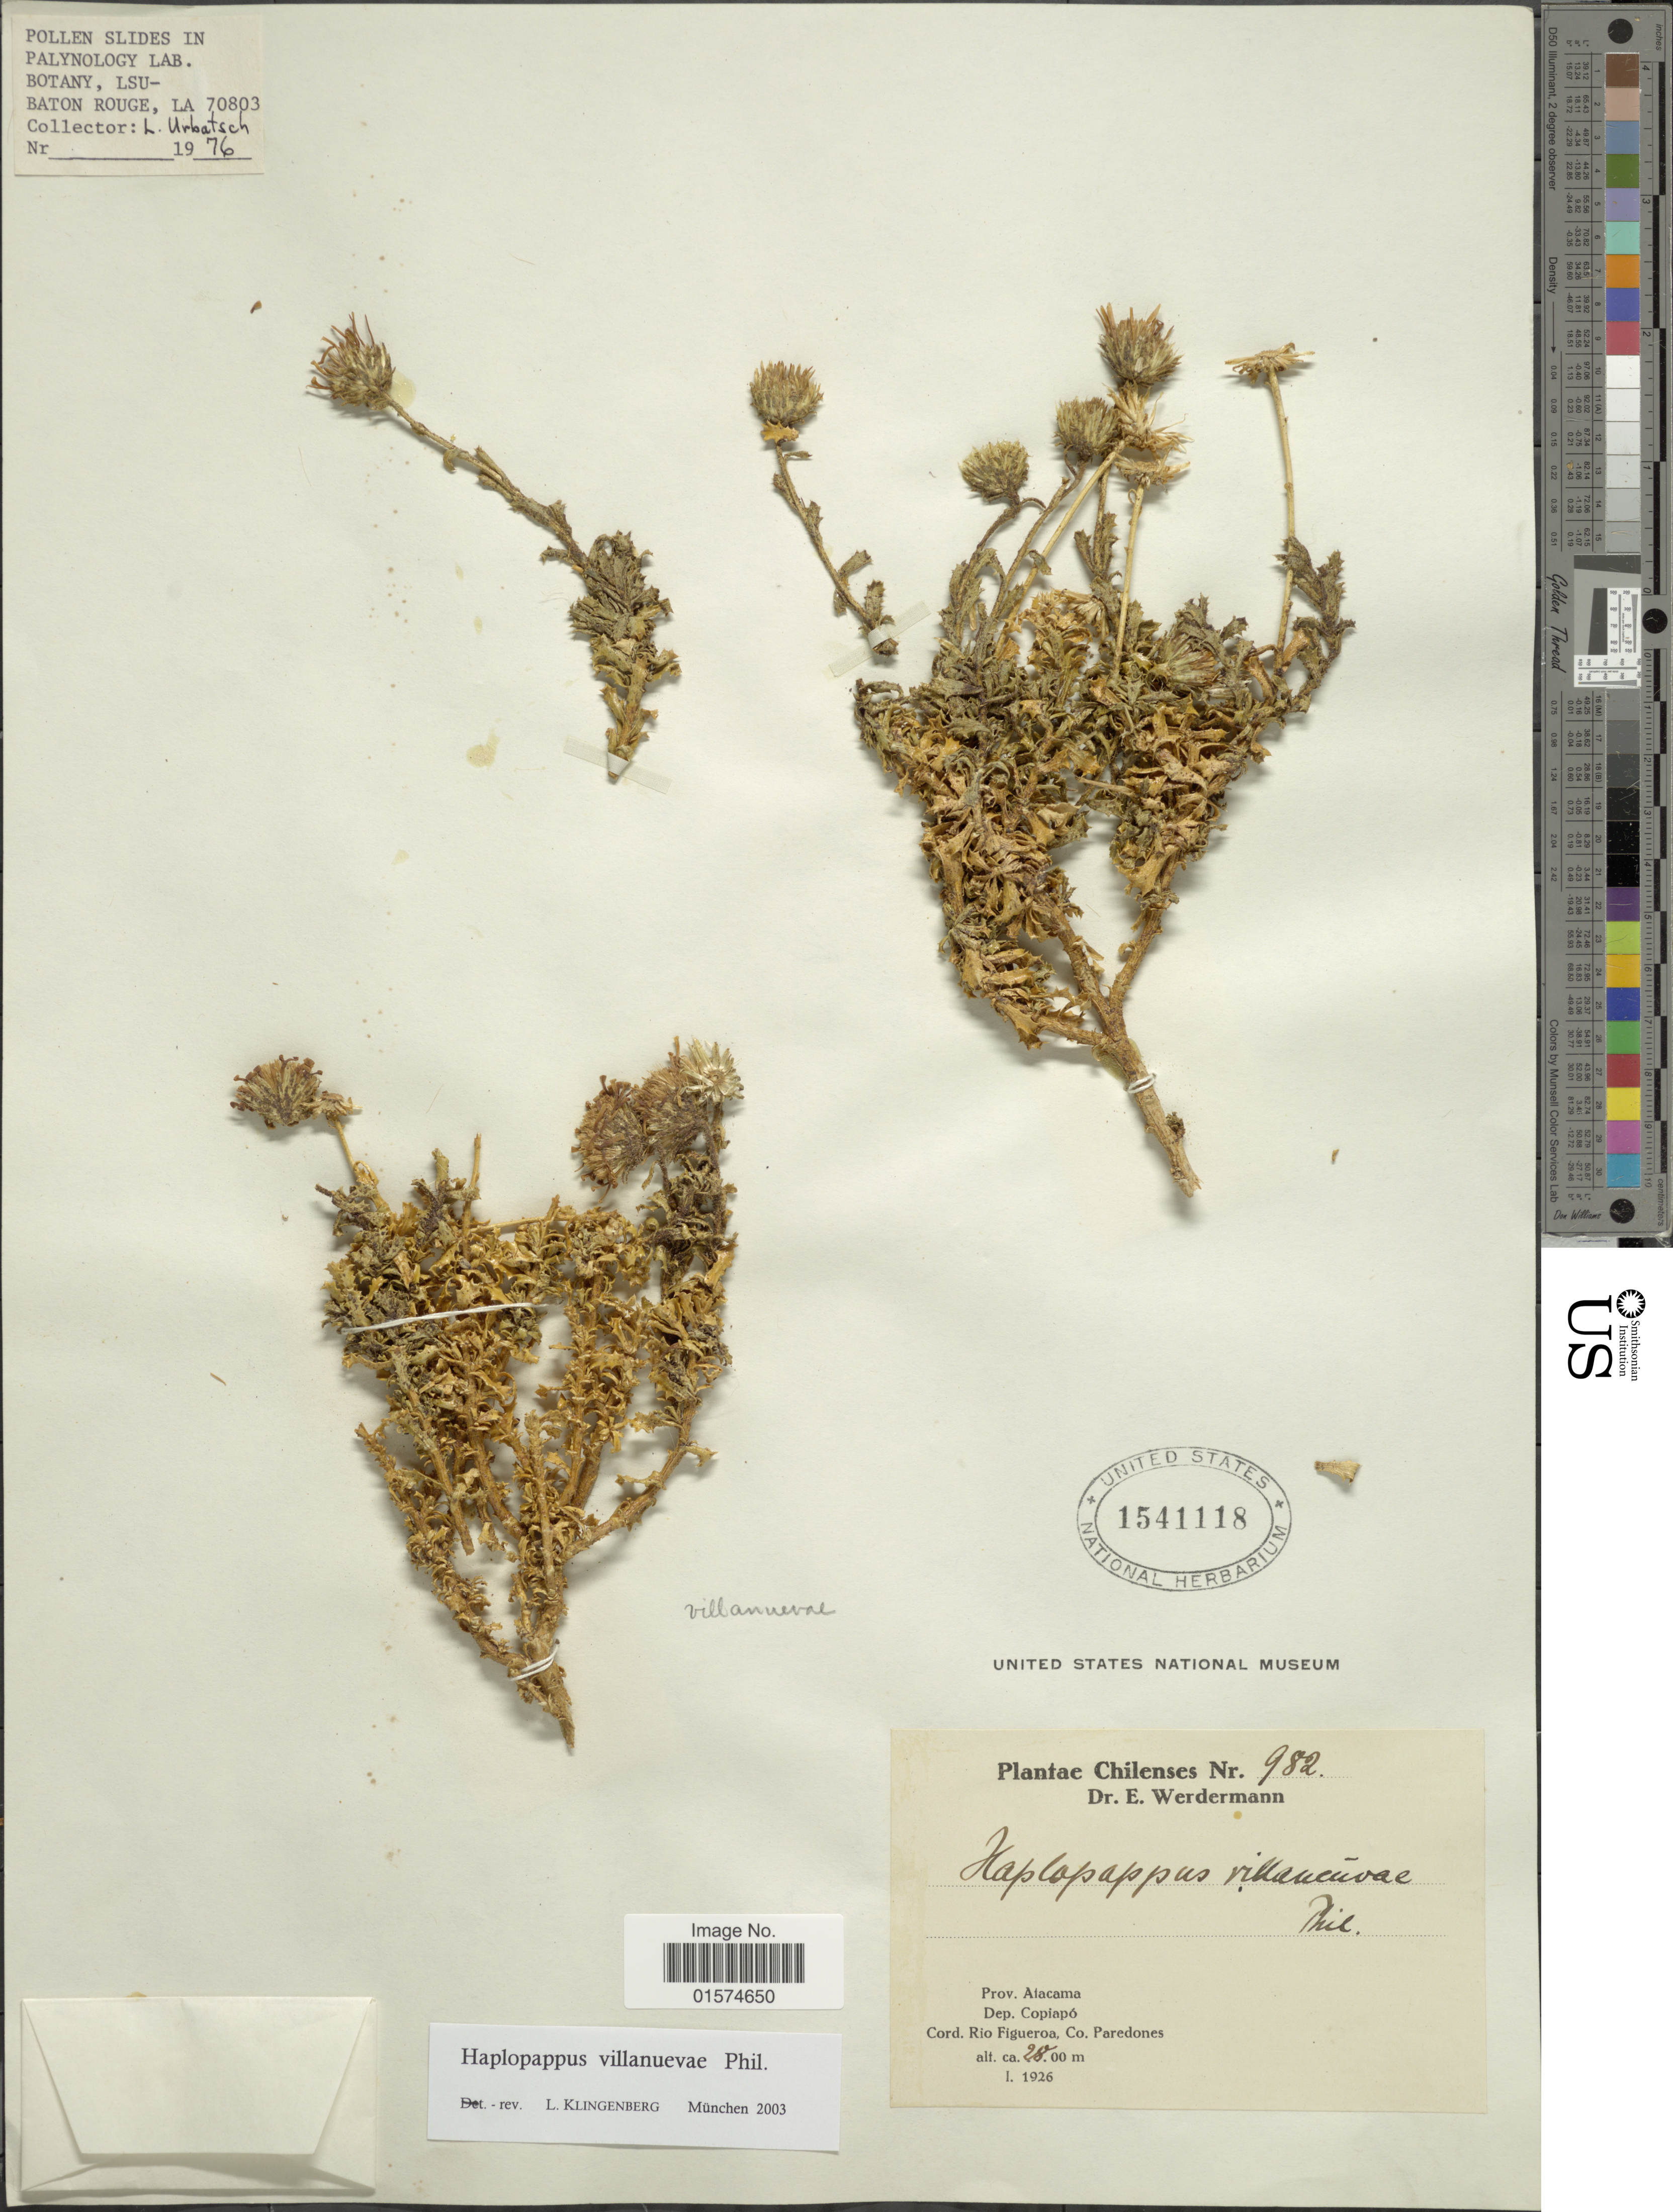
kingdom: Plantae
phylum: Tracheophyta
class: Magnoliopsida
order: Asterales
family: Asteraceae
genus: Haplopappus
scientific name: Haplopappus villaneuvae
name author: Phil.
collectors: E. Werdermann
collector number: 982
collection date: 1926-01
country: Chile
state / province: Atacama (III)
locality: Dep. Copiapó, Cord. Rio Figueroa, Co. Paredones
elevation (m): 2800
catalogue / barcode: US 1541118